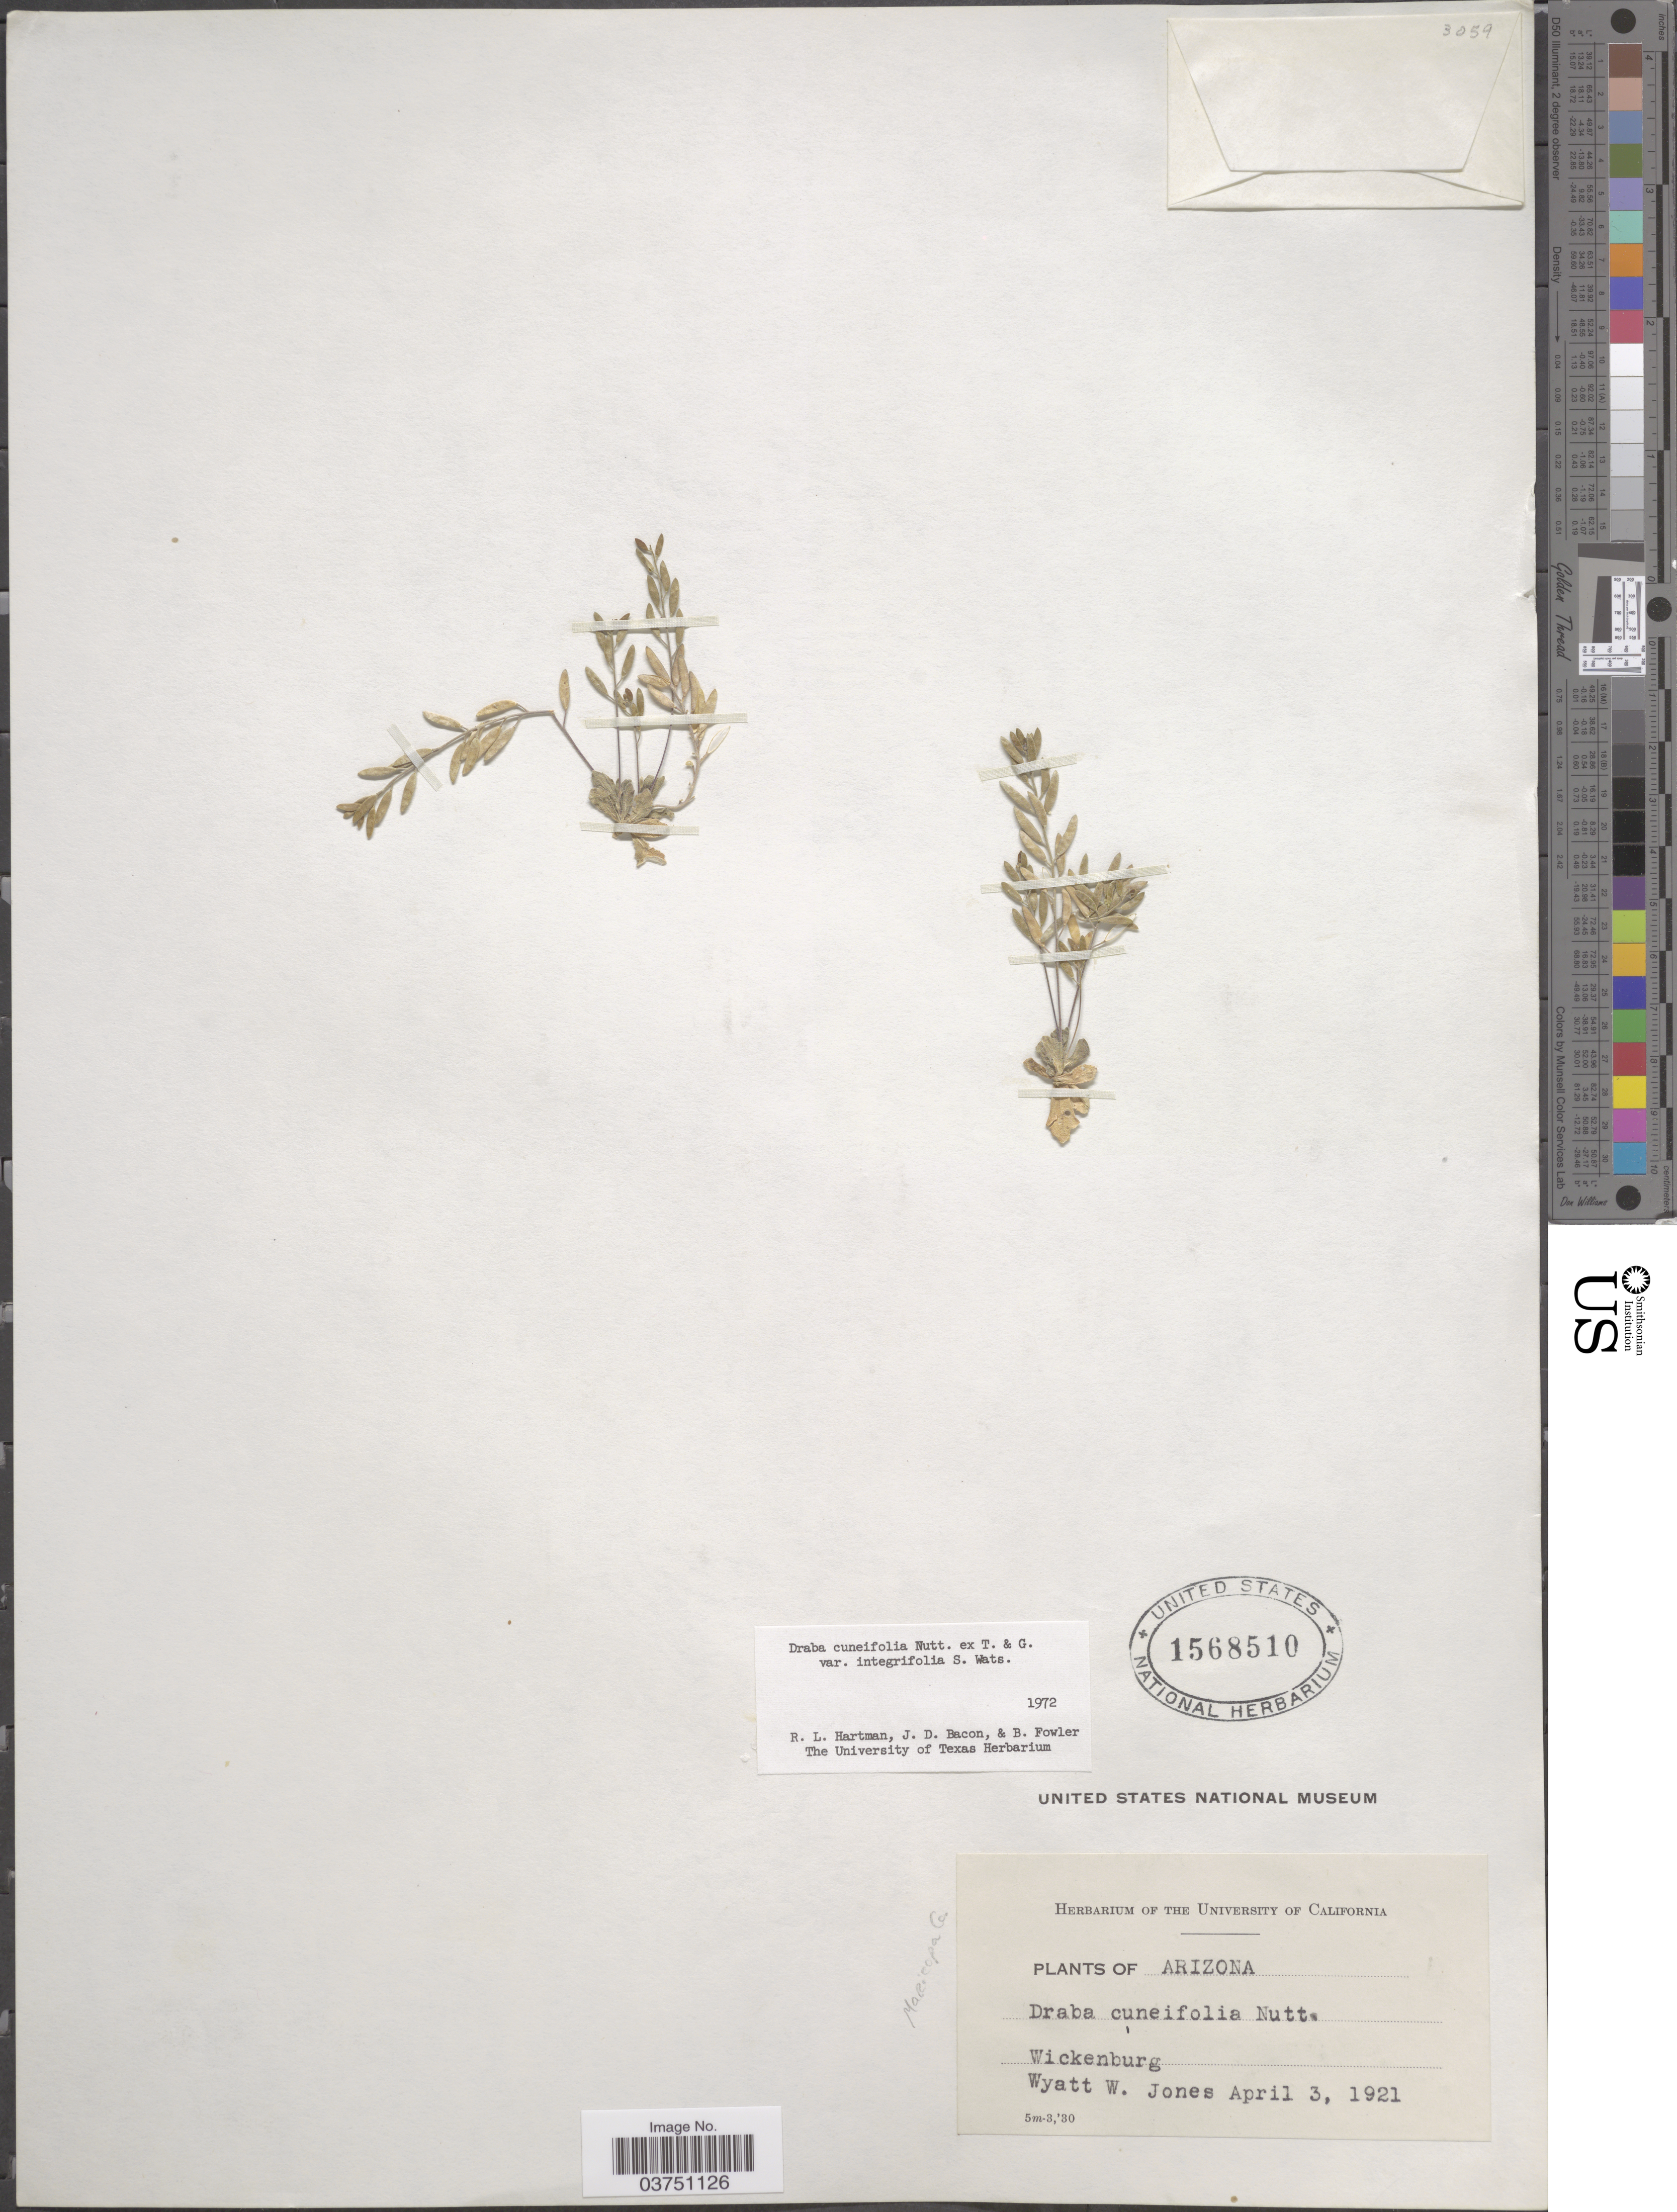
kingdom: Plantae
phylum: Tracheophyta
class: Magnoliopsida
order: Brassicales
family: Brassicaceae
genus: Draba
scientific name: Draba cuneifolia var. integrifolia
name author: S. Watson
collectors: W. W. Jones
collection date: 1921-04-03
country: United States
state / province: Arizona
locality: Wickenburg.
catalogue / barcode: US 1568510